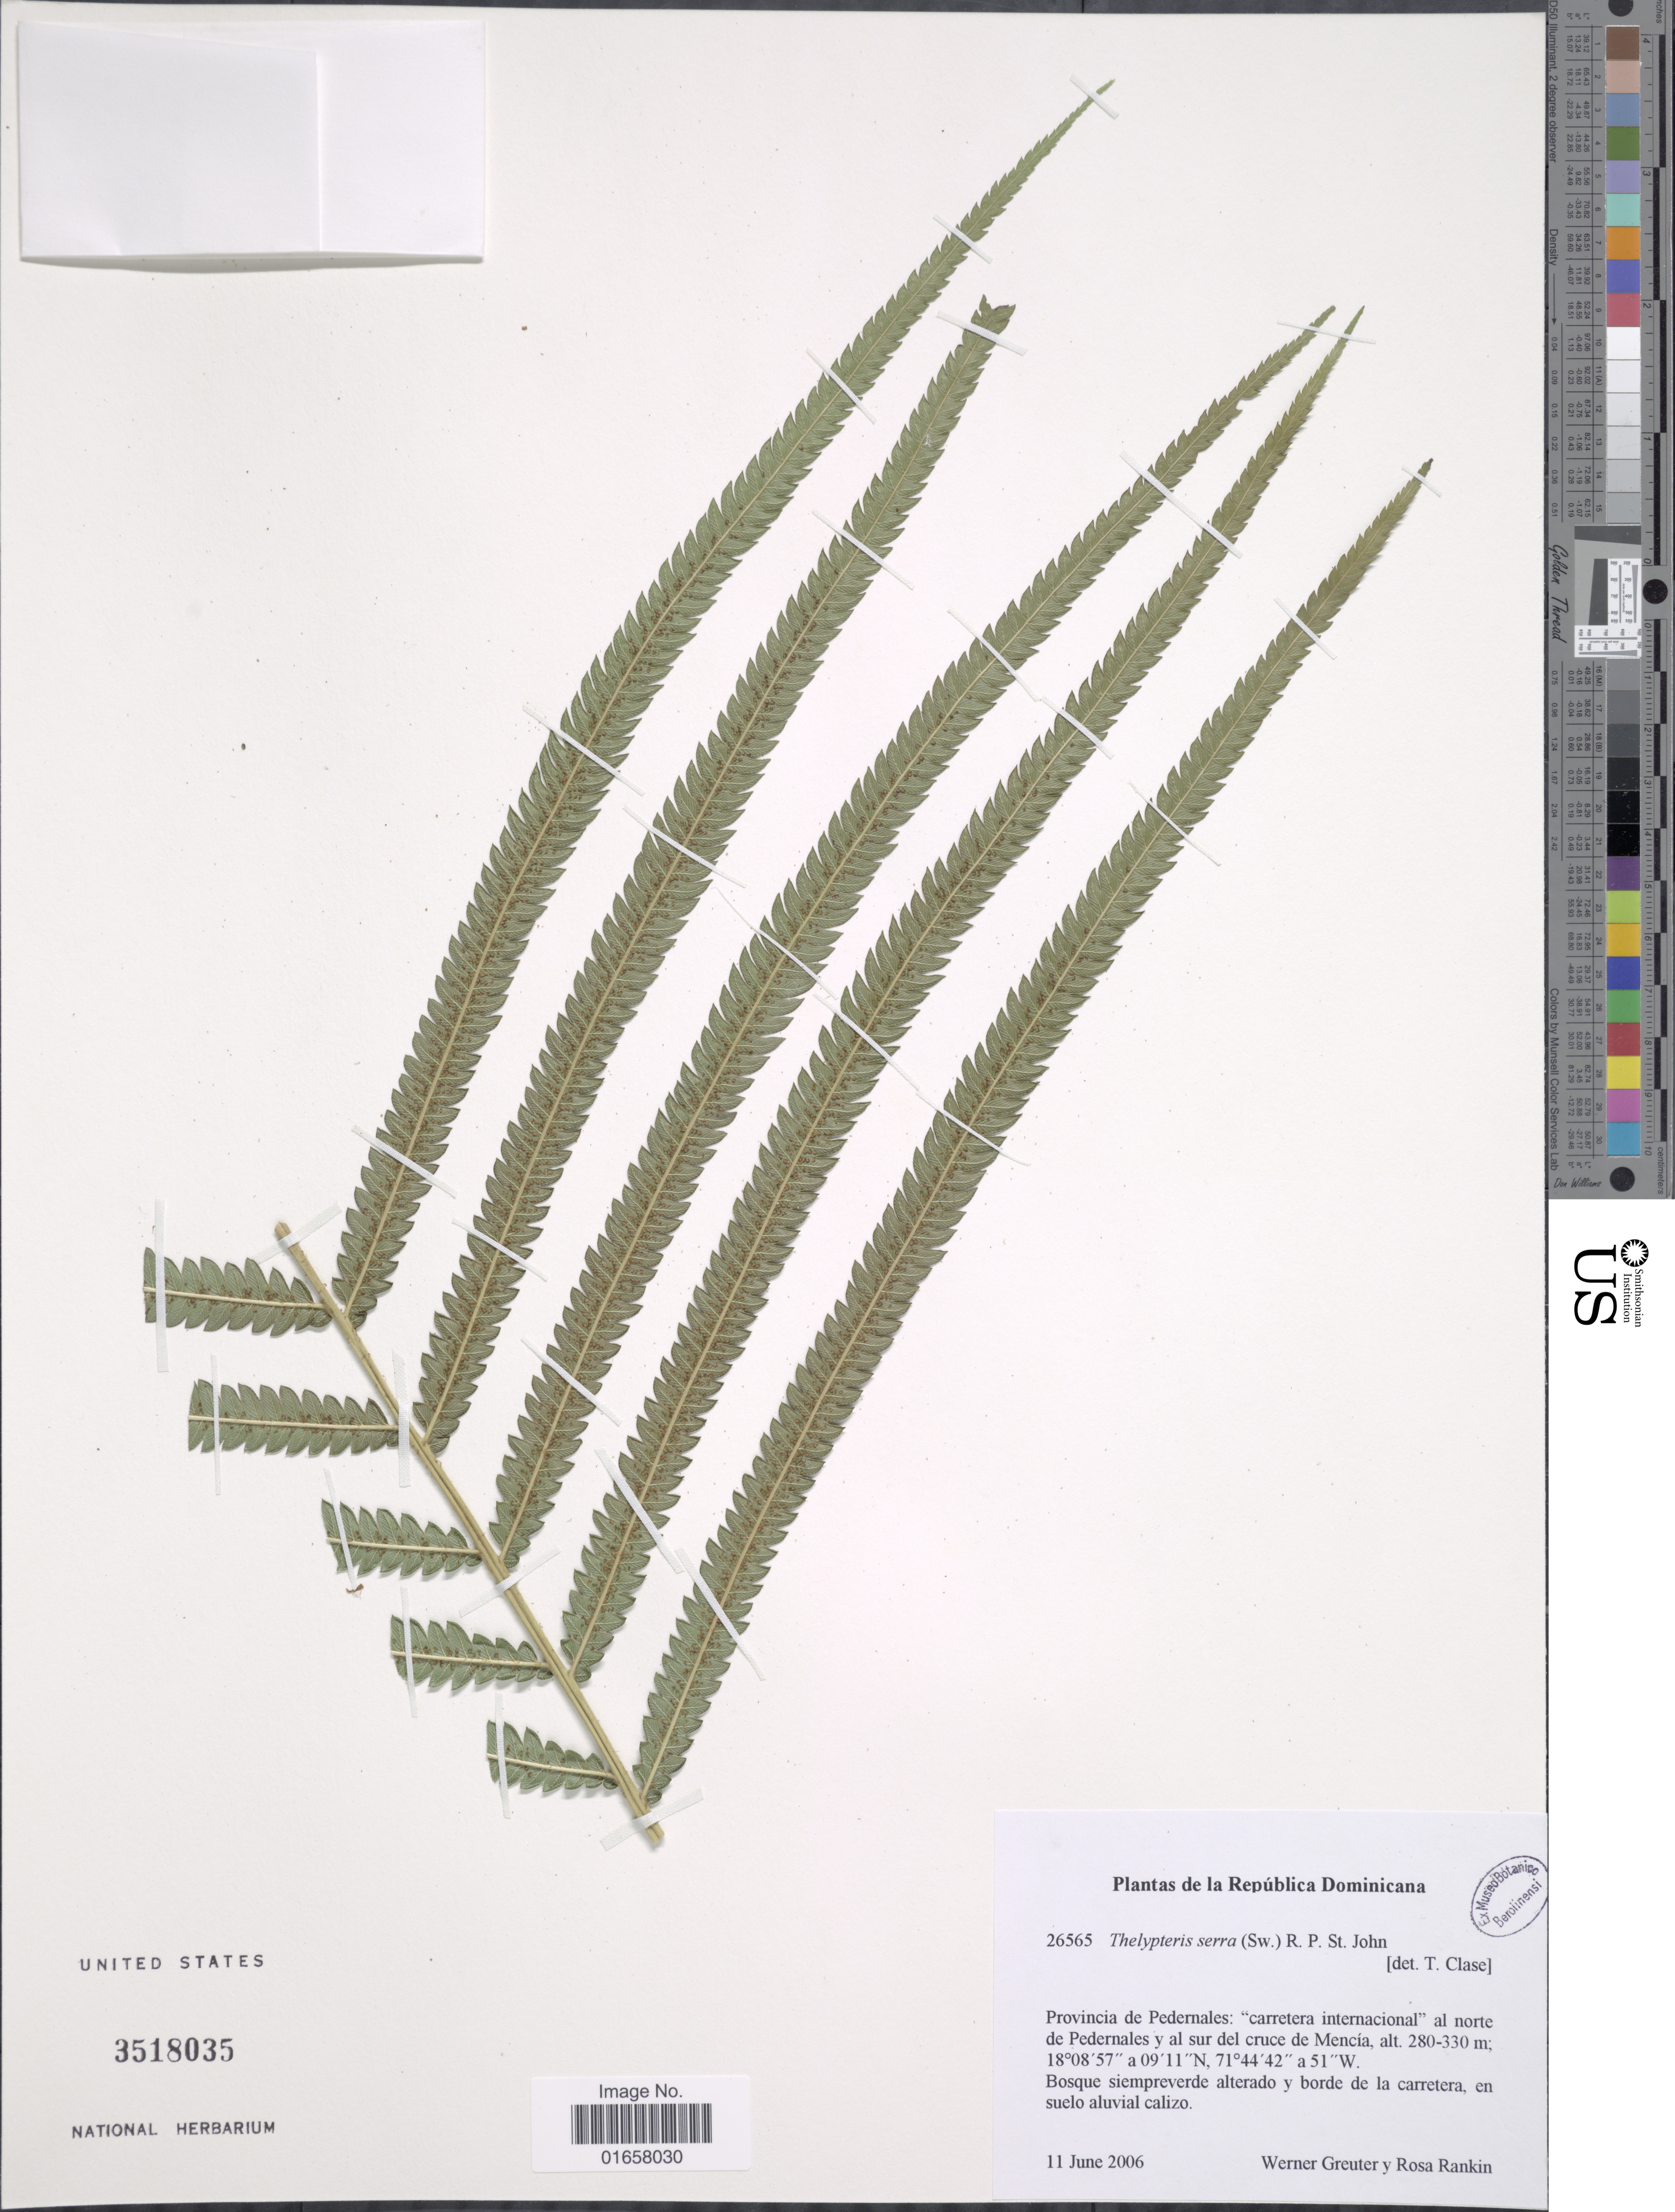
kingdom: Plantae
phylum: Tracheophyta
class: Polypodiopsida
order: Polypodiales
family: Thelypteridaceae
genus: Christella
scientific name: Christella serra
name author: (Sw.) Holttum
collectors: W. R. Greuter & R. Rankin Rodriguez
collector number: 26565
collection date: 2006-06-11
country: Dominican Republic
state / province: Pedernales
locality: De La República Dominicana, Provincia de Pedernales:"carretera internacional" al norte de Pedernales y al sur del cruce de Mencía, Bosque siempreverde alterado y borde de la carretera, en suelo aluvial valizo.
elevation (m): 280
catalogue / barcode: US 3518035